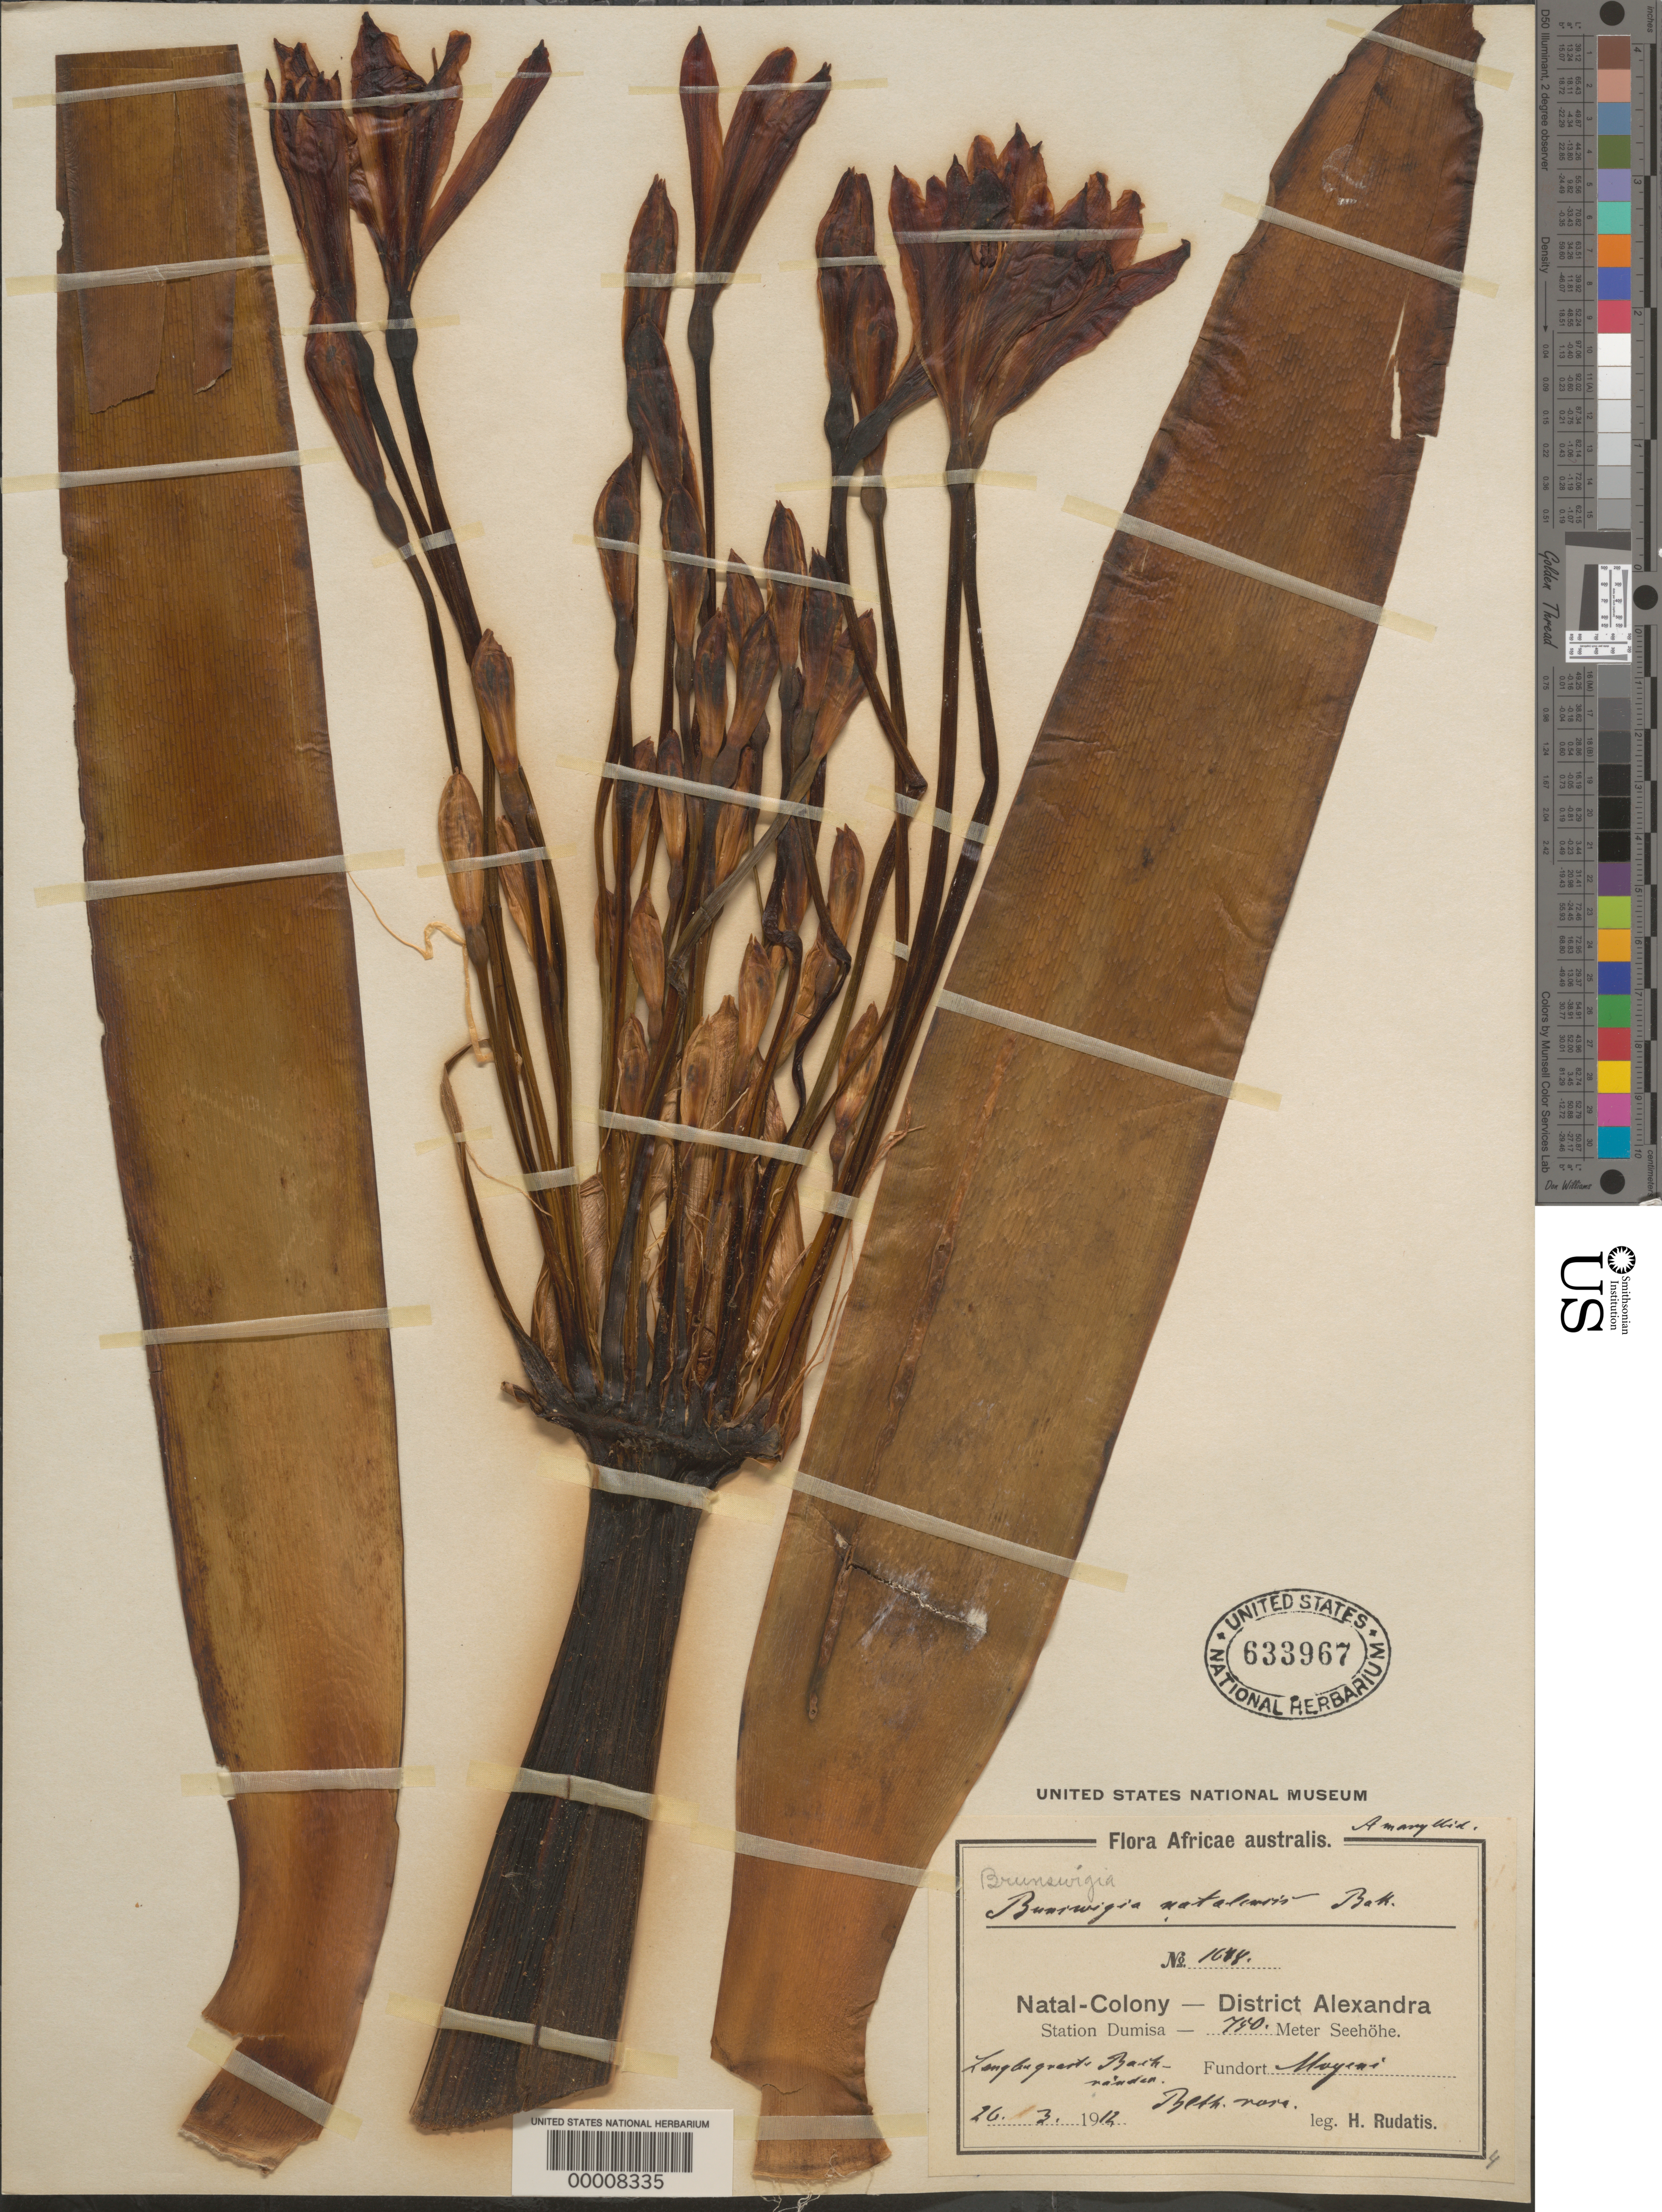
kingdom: Plantae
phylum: Tracheophyta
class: Liliopsida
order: Asparagales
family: Amaryllidaceae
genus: Brunsvigia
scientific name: Brunsvigia natalensis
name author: Baker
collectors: H. Rudatis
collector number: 1648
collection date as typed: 26 Mar 1912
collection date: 1912-03-26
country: South Africa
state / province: KwaZulu-Natal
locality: Station dumissa. Alexandria Dist.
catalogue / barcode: US 633967